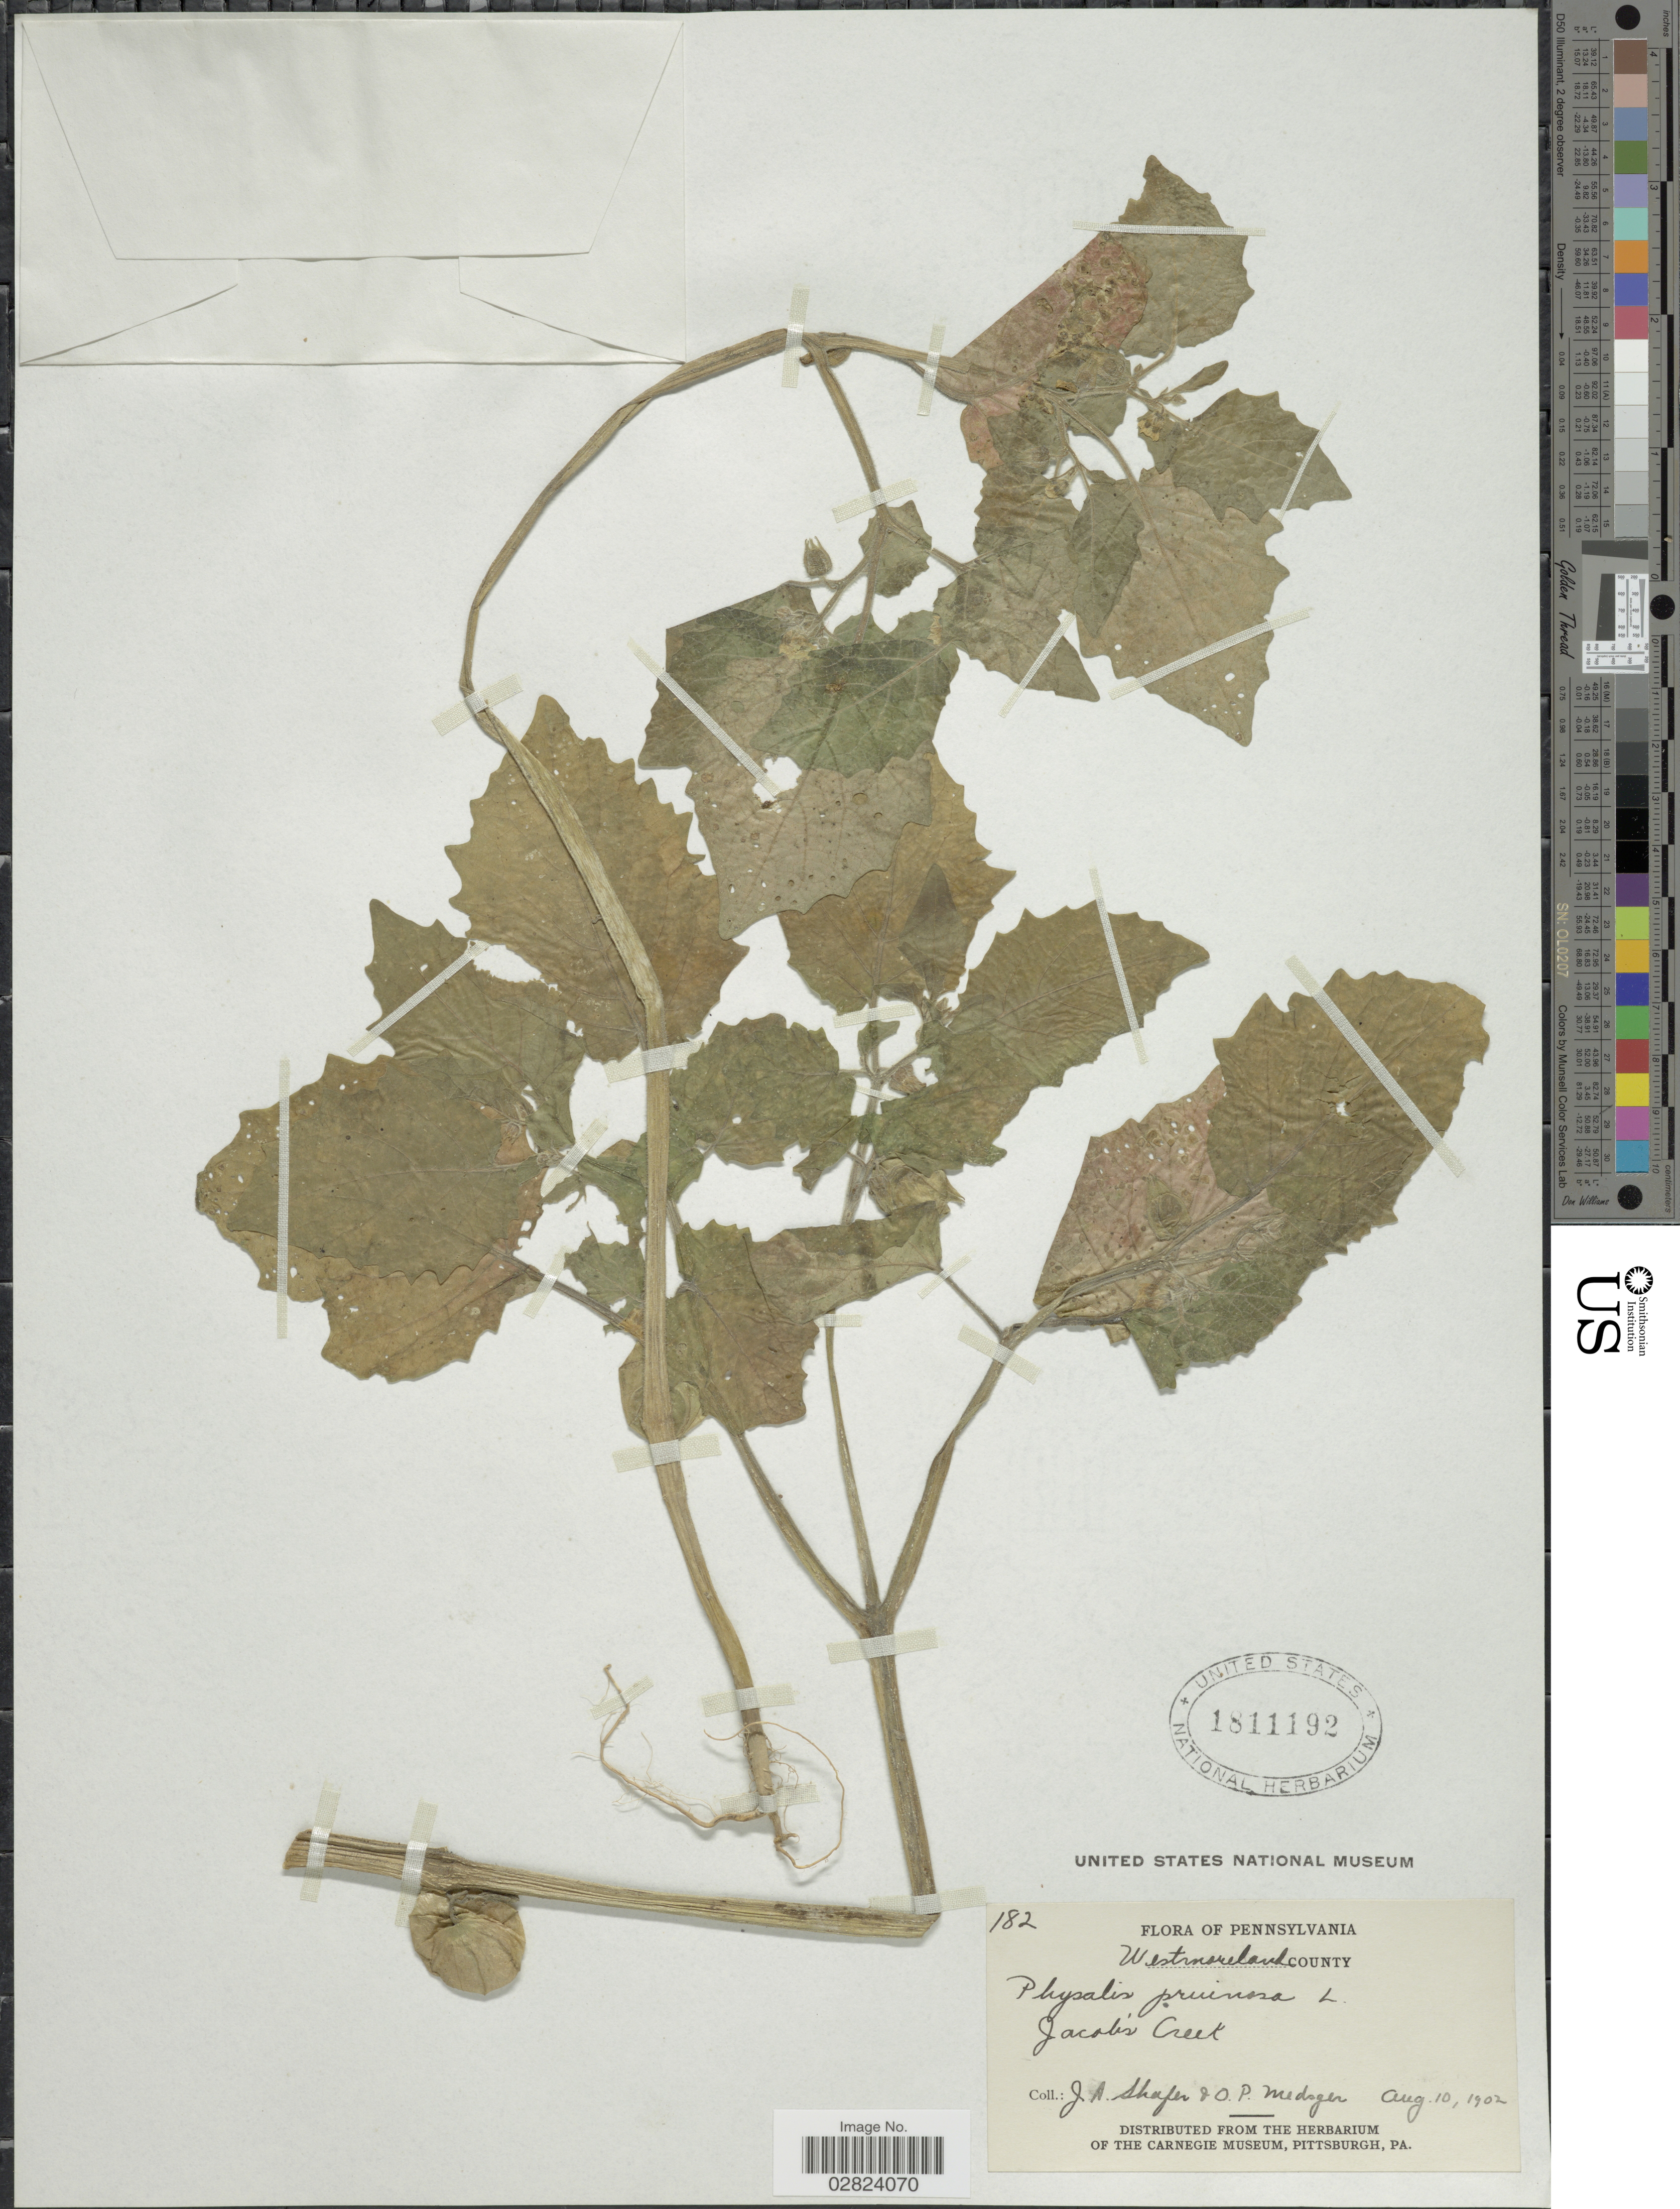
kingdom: Plantae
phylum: Tracheophyta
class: Magnoliopsida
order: Solanales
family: Solanaceae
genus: Physalis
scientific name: Physalis pruinosa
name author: L.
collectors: J. A. Shafer & O. Medsger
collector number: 182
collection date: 1902-08-10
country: United States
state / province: Pennsylvania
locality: Westmoreland County. Jacob's Creek.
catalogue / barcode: US 1811192